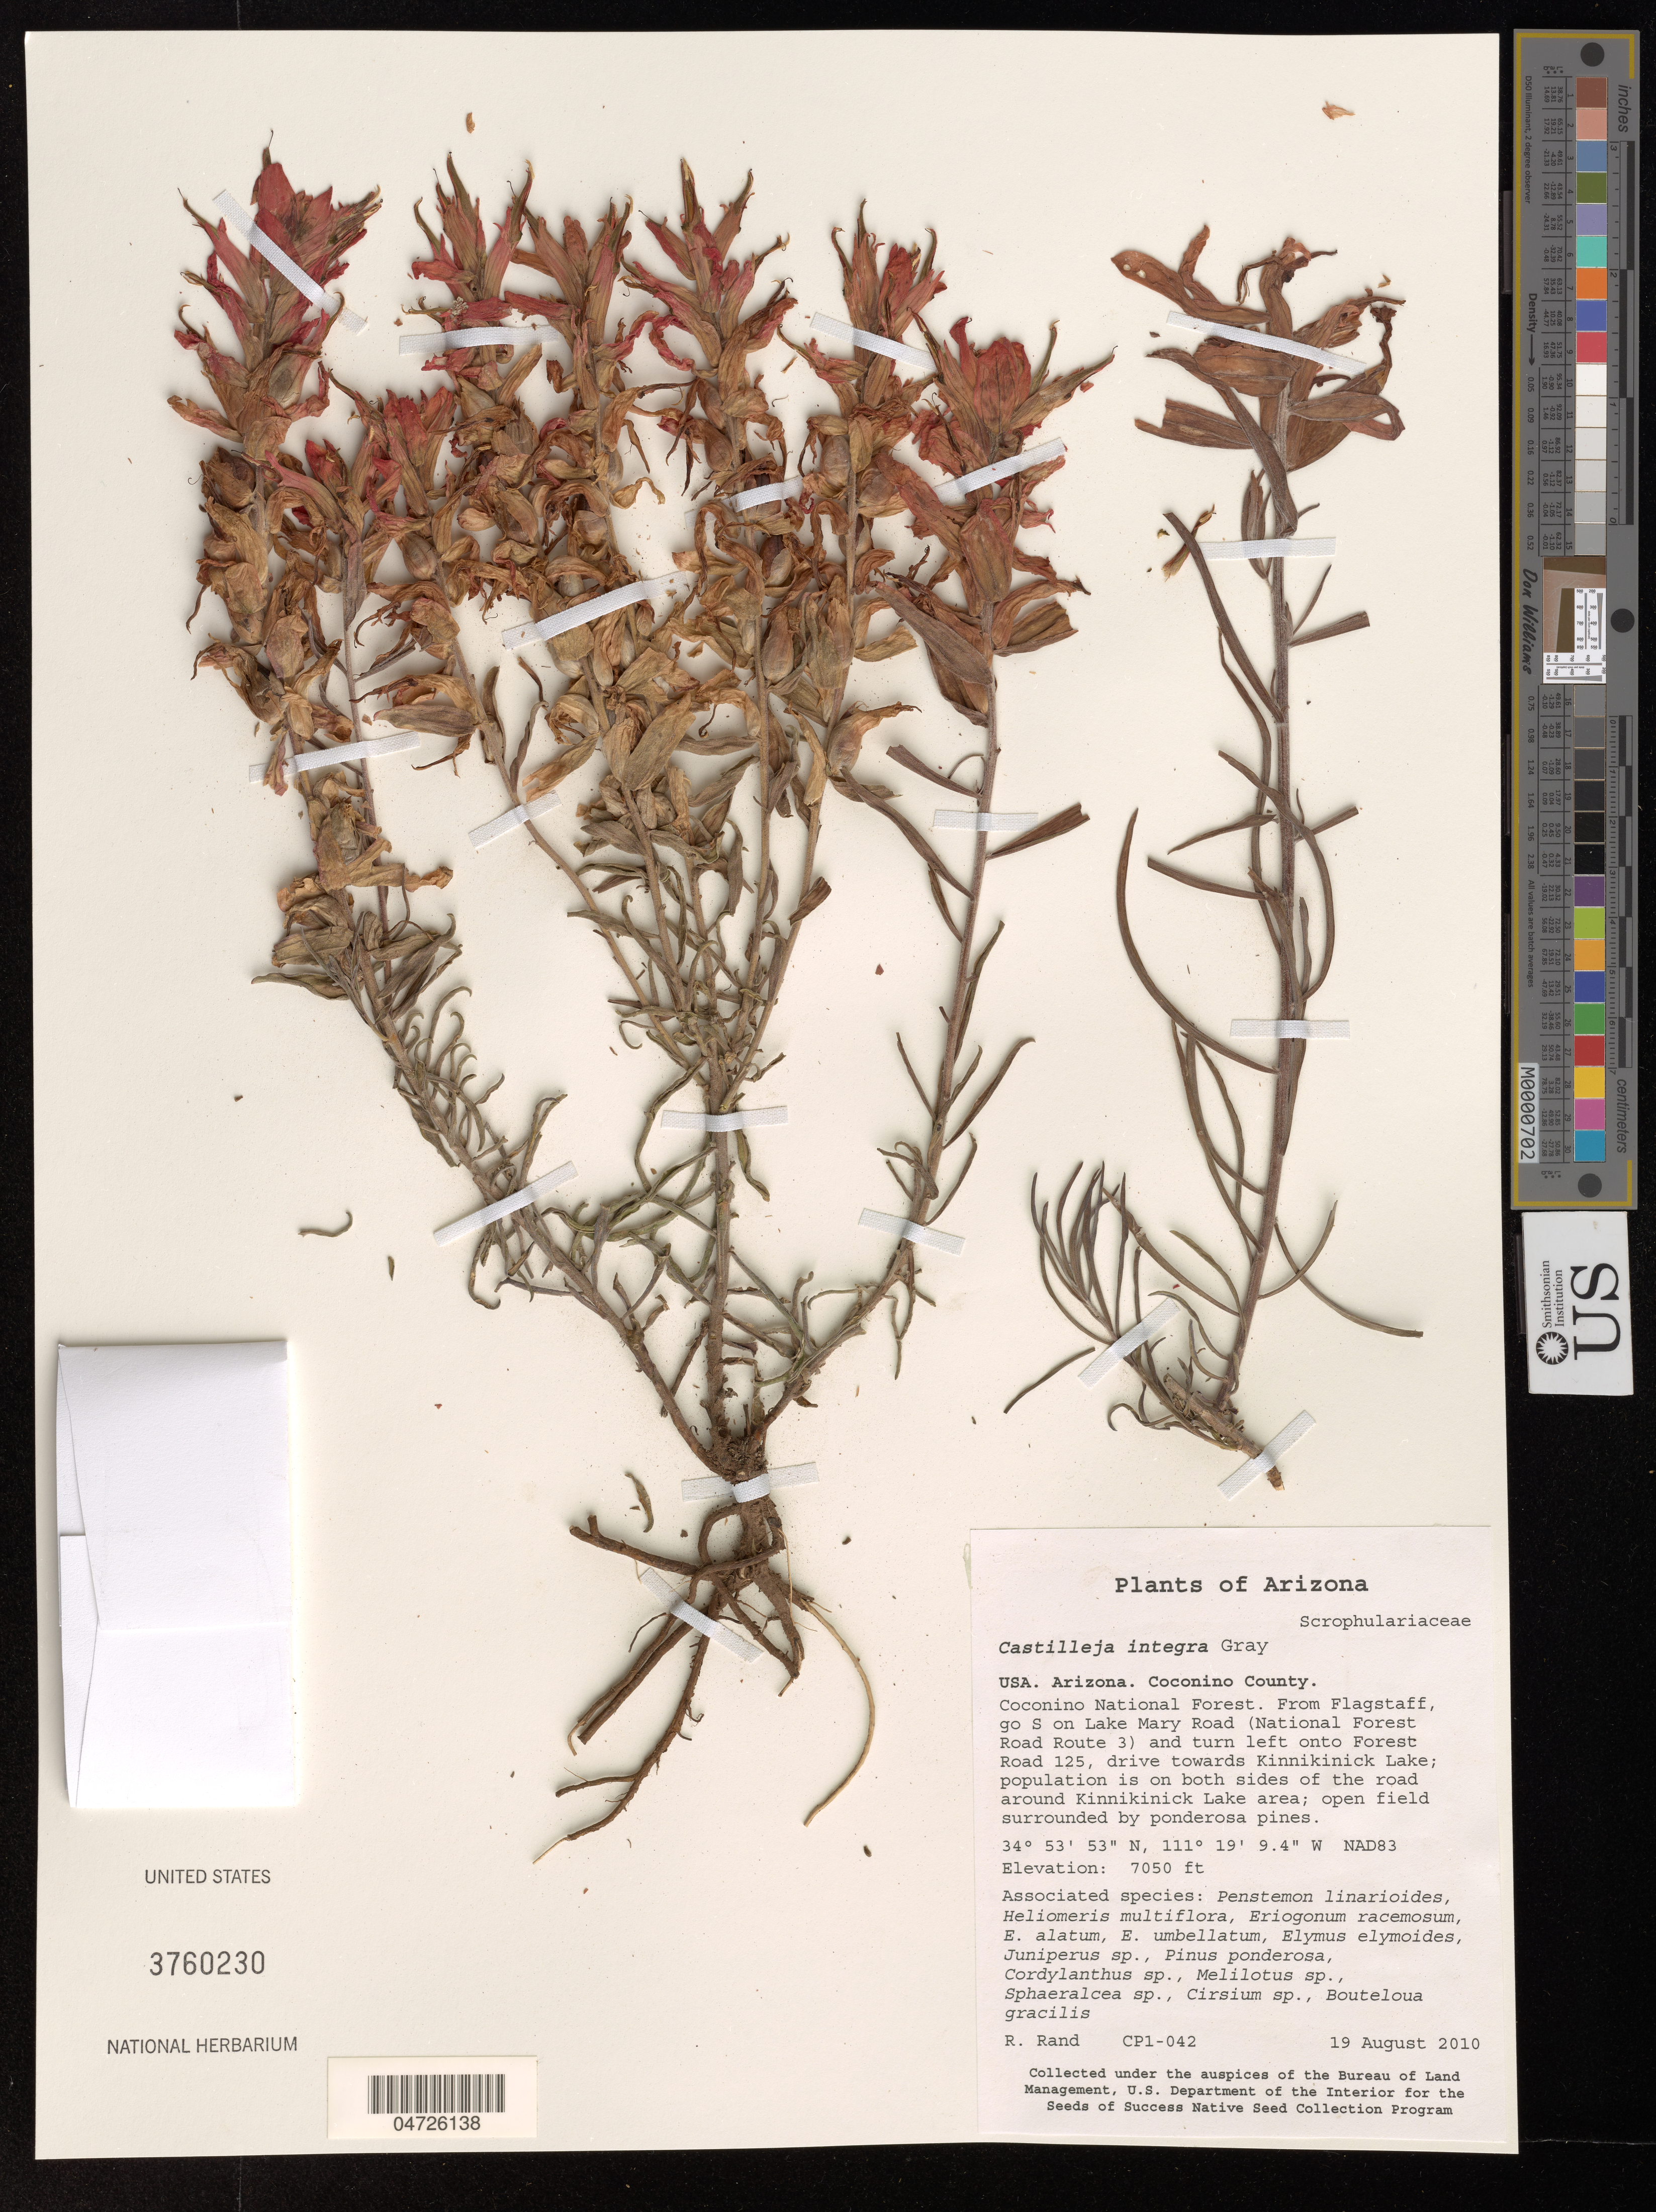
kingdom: Plantae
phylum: Tracheophyta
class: Magnoliopsida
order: Lamiales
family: Orobanchaceae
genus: Castilleja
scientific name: Castilleja integra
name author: A. Gray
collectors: R. Rand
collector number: CP1-042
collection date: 2010-08-19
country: United States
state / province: Arizona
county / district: Coconino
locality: Coconino County. Coconino National Forest. From Flagstaff, go S on Lake Mary Road (National Forest Road Route 3) and turn left onto Forest Road 125, drive towards Kinnikinick Lake; population is on both sides of the road around Kinnikinick Lake area. NAD83.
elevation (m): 2149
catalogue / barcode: US 3760230